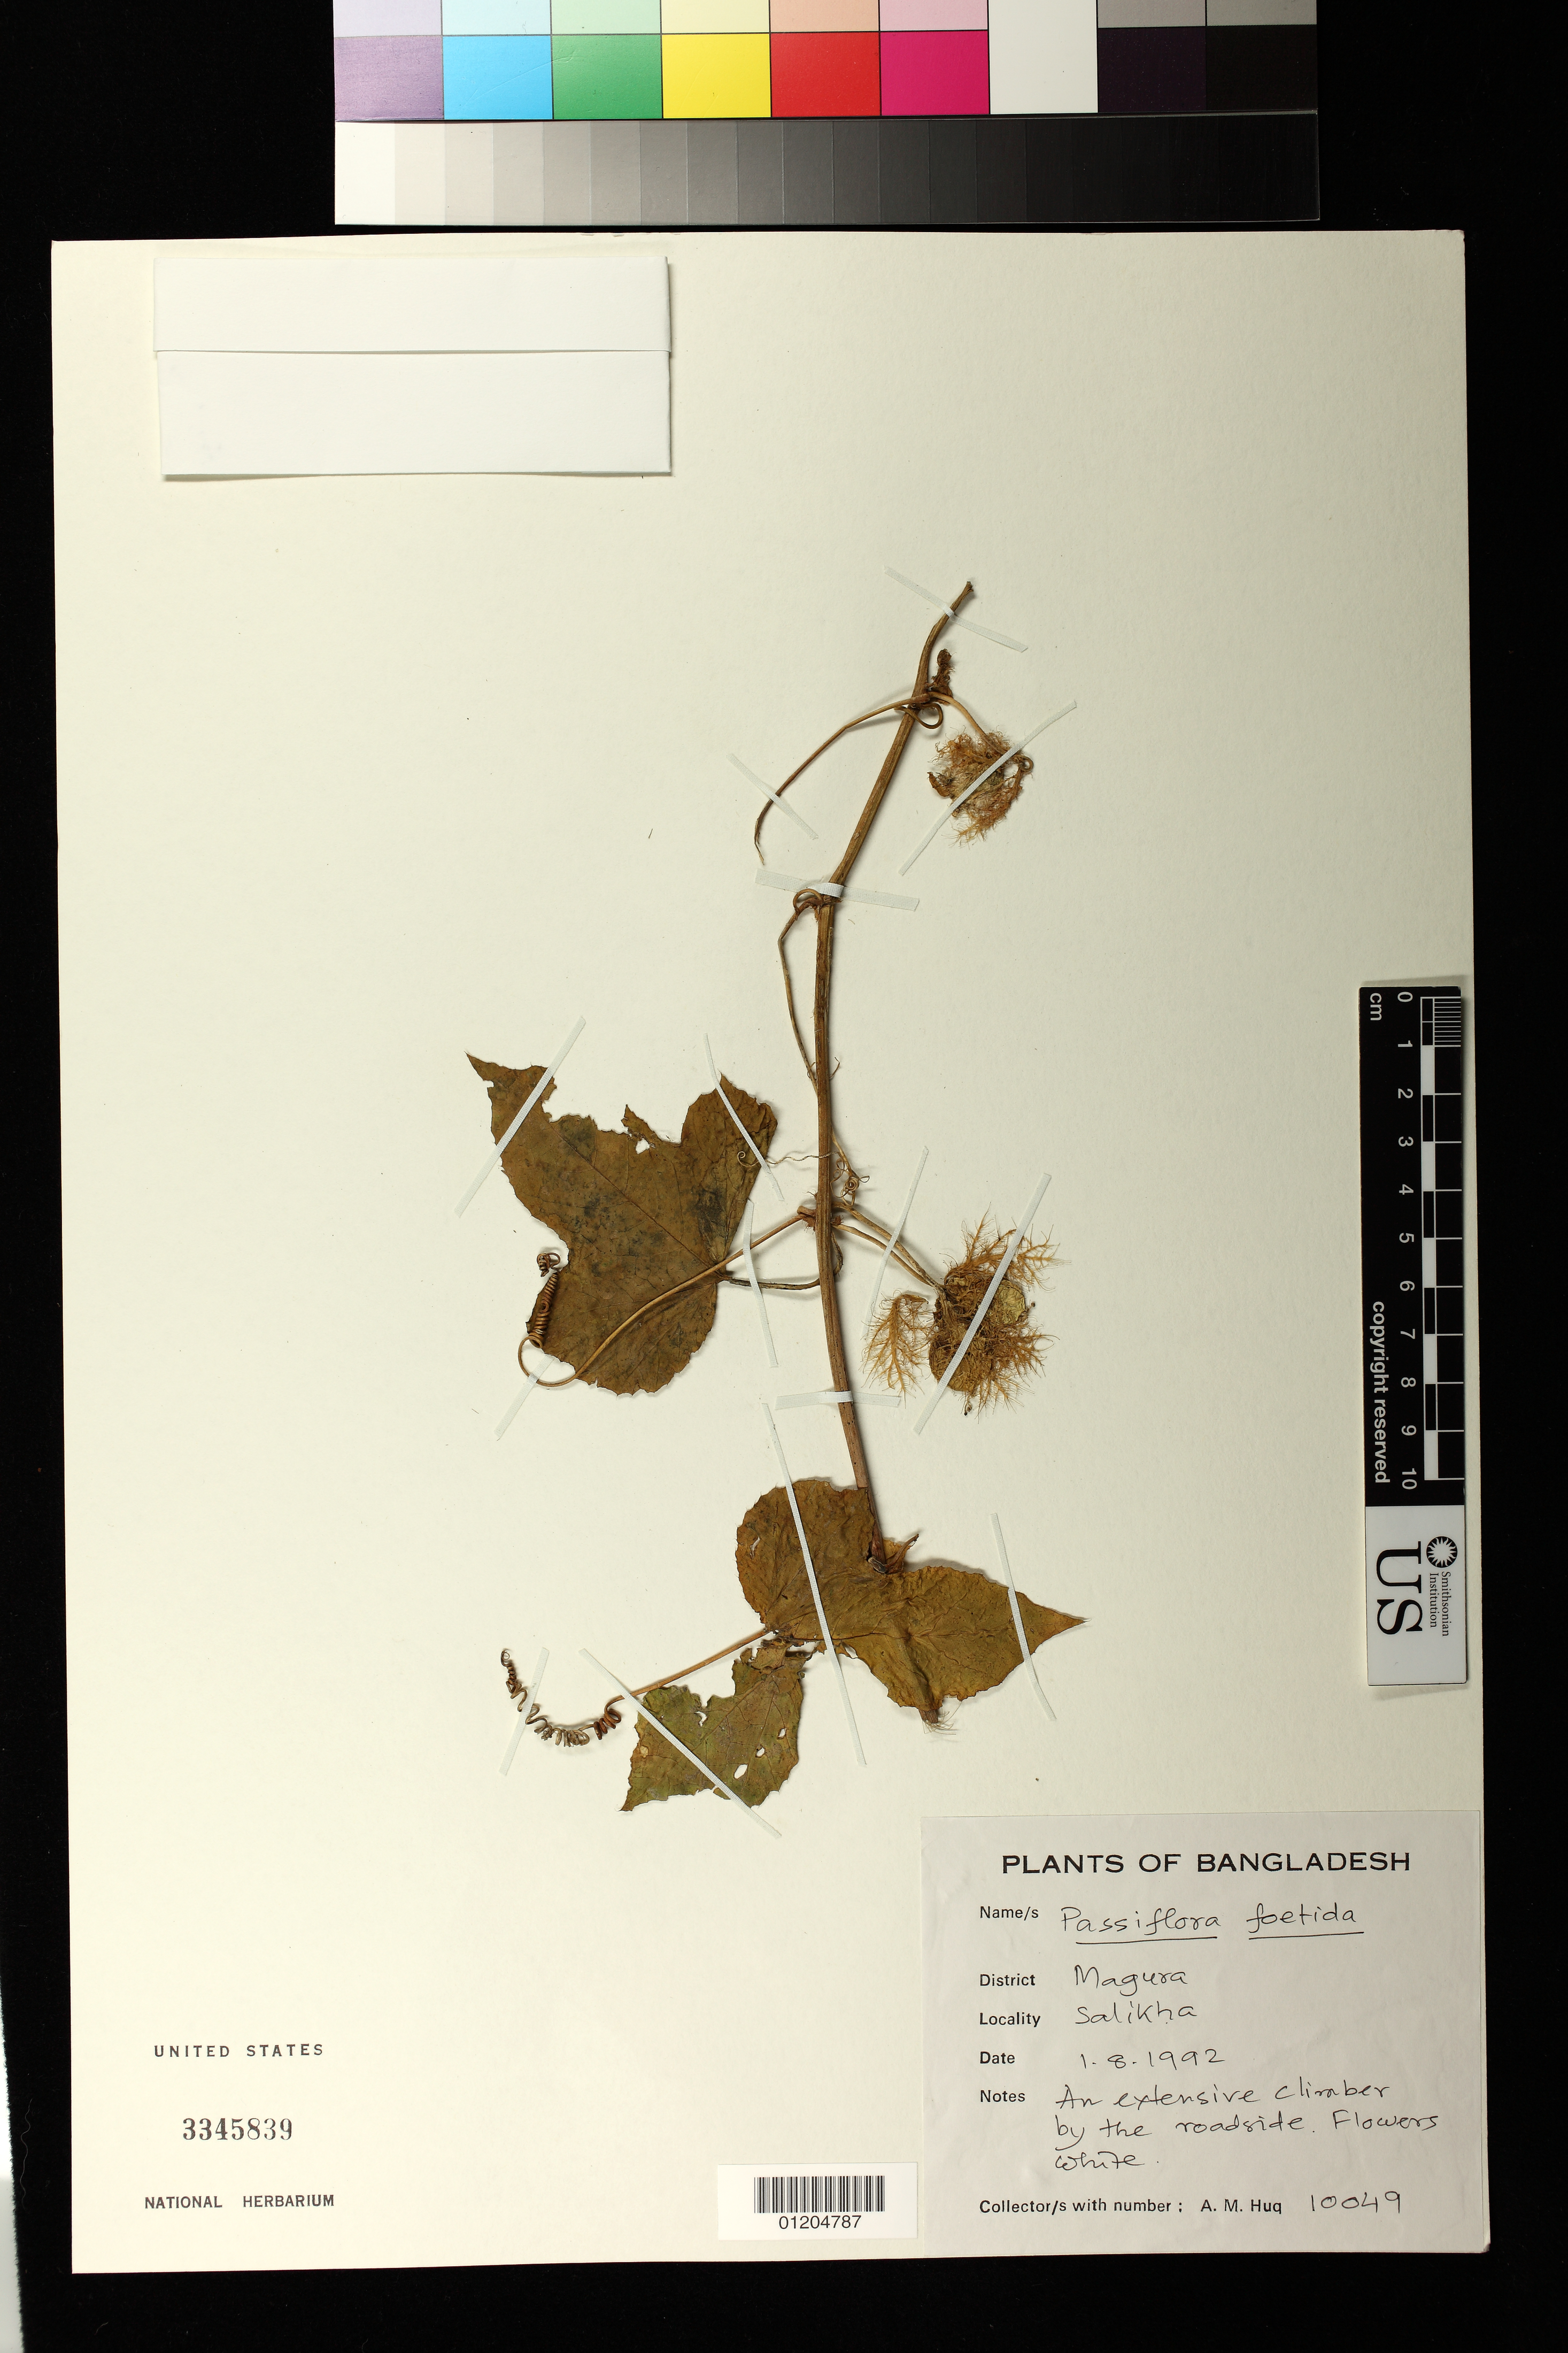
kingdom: Plantae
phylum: Tracheophyta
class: Magnoliopsida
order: Malpighiales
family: Passifloraceae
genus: Passiflora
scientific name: Passiflora foetida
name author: L.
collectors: A. M. Huq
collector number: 10049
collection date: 1992-01-08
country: Bangladesh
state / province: Khulna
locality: Magura District, Salikha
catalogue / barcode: US 3345839